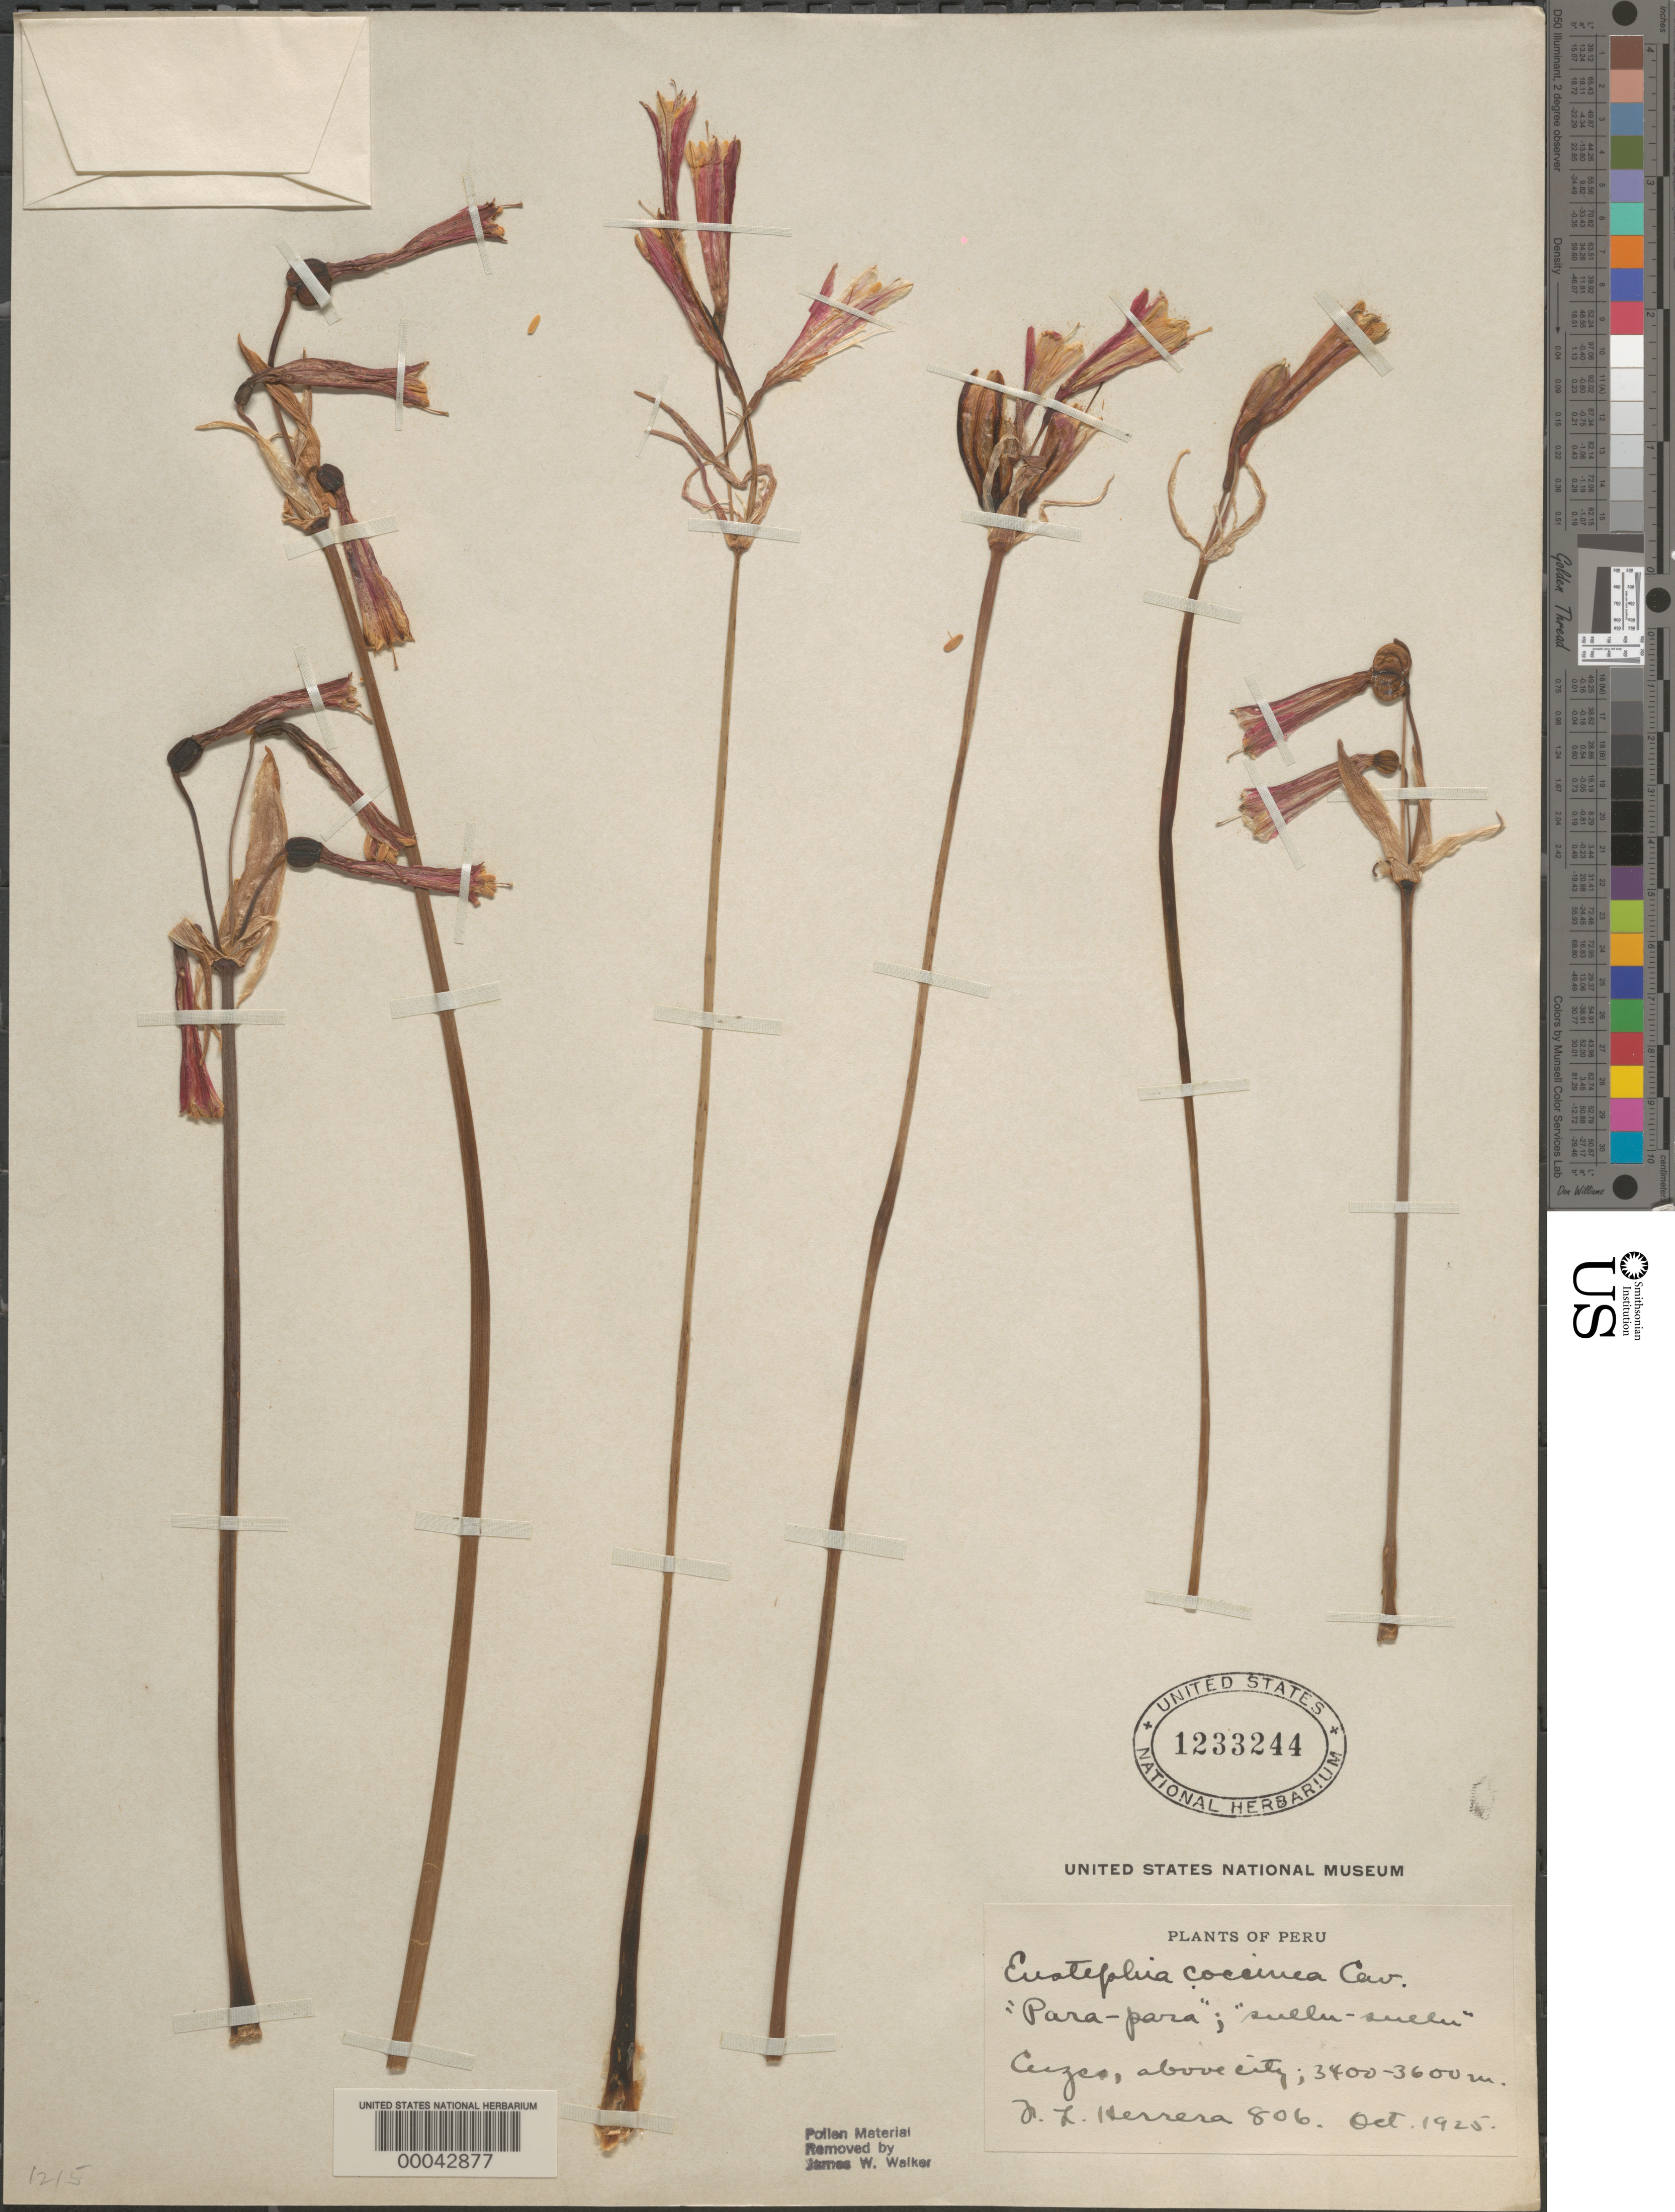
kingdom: Plantae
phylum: Tracheophyta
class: Liliopsida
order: Asparagales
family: Amaryllidaceae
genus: Eustephia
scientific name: Eustephia coccinea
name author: Cav.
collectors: F. L. Herrera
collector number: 806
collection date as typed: Oct 1925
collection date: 1925-10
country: Peru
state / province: Cusco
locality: above city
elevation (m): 3400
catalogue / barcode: US 1233244